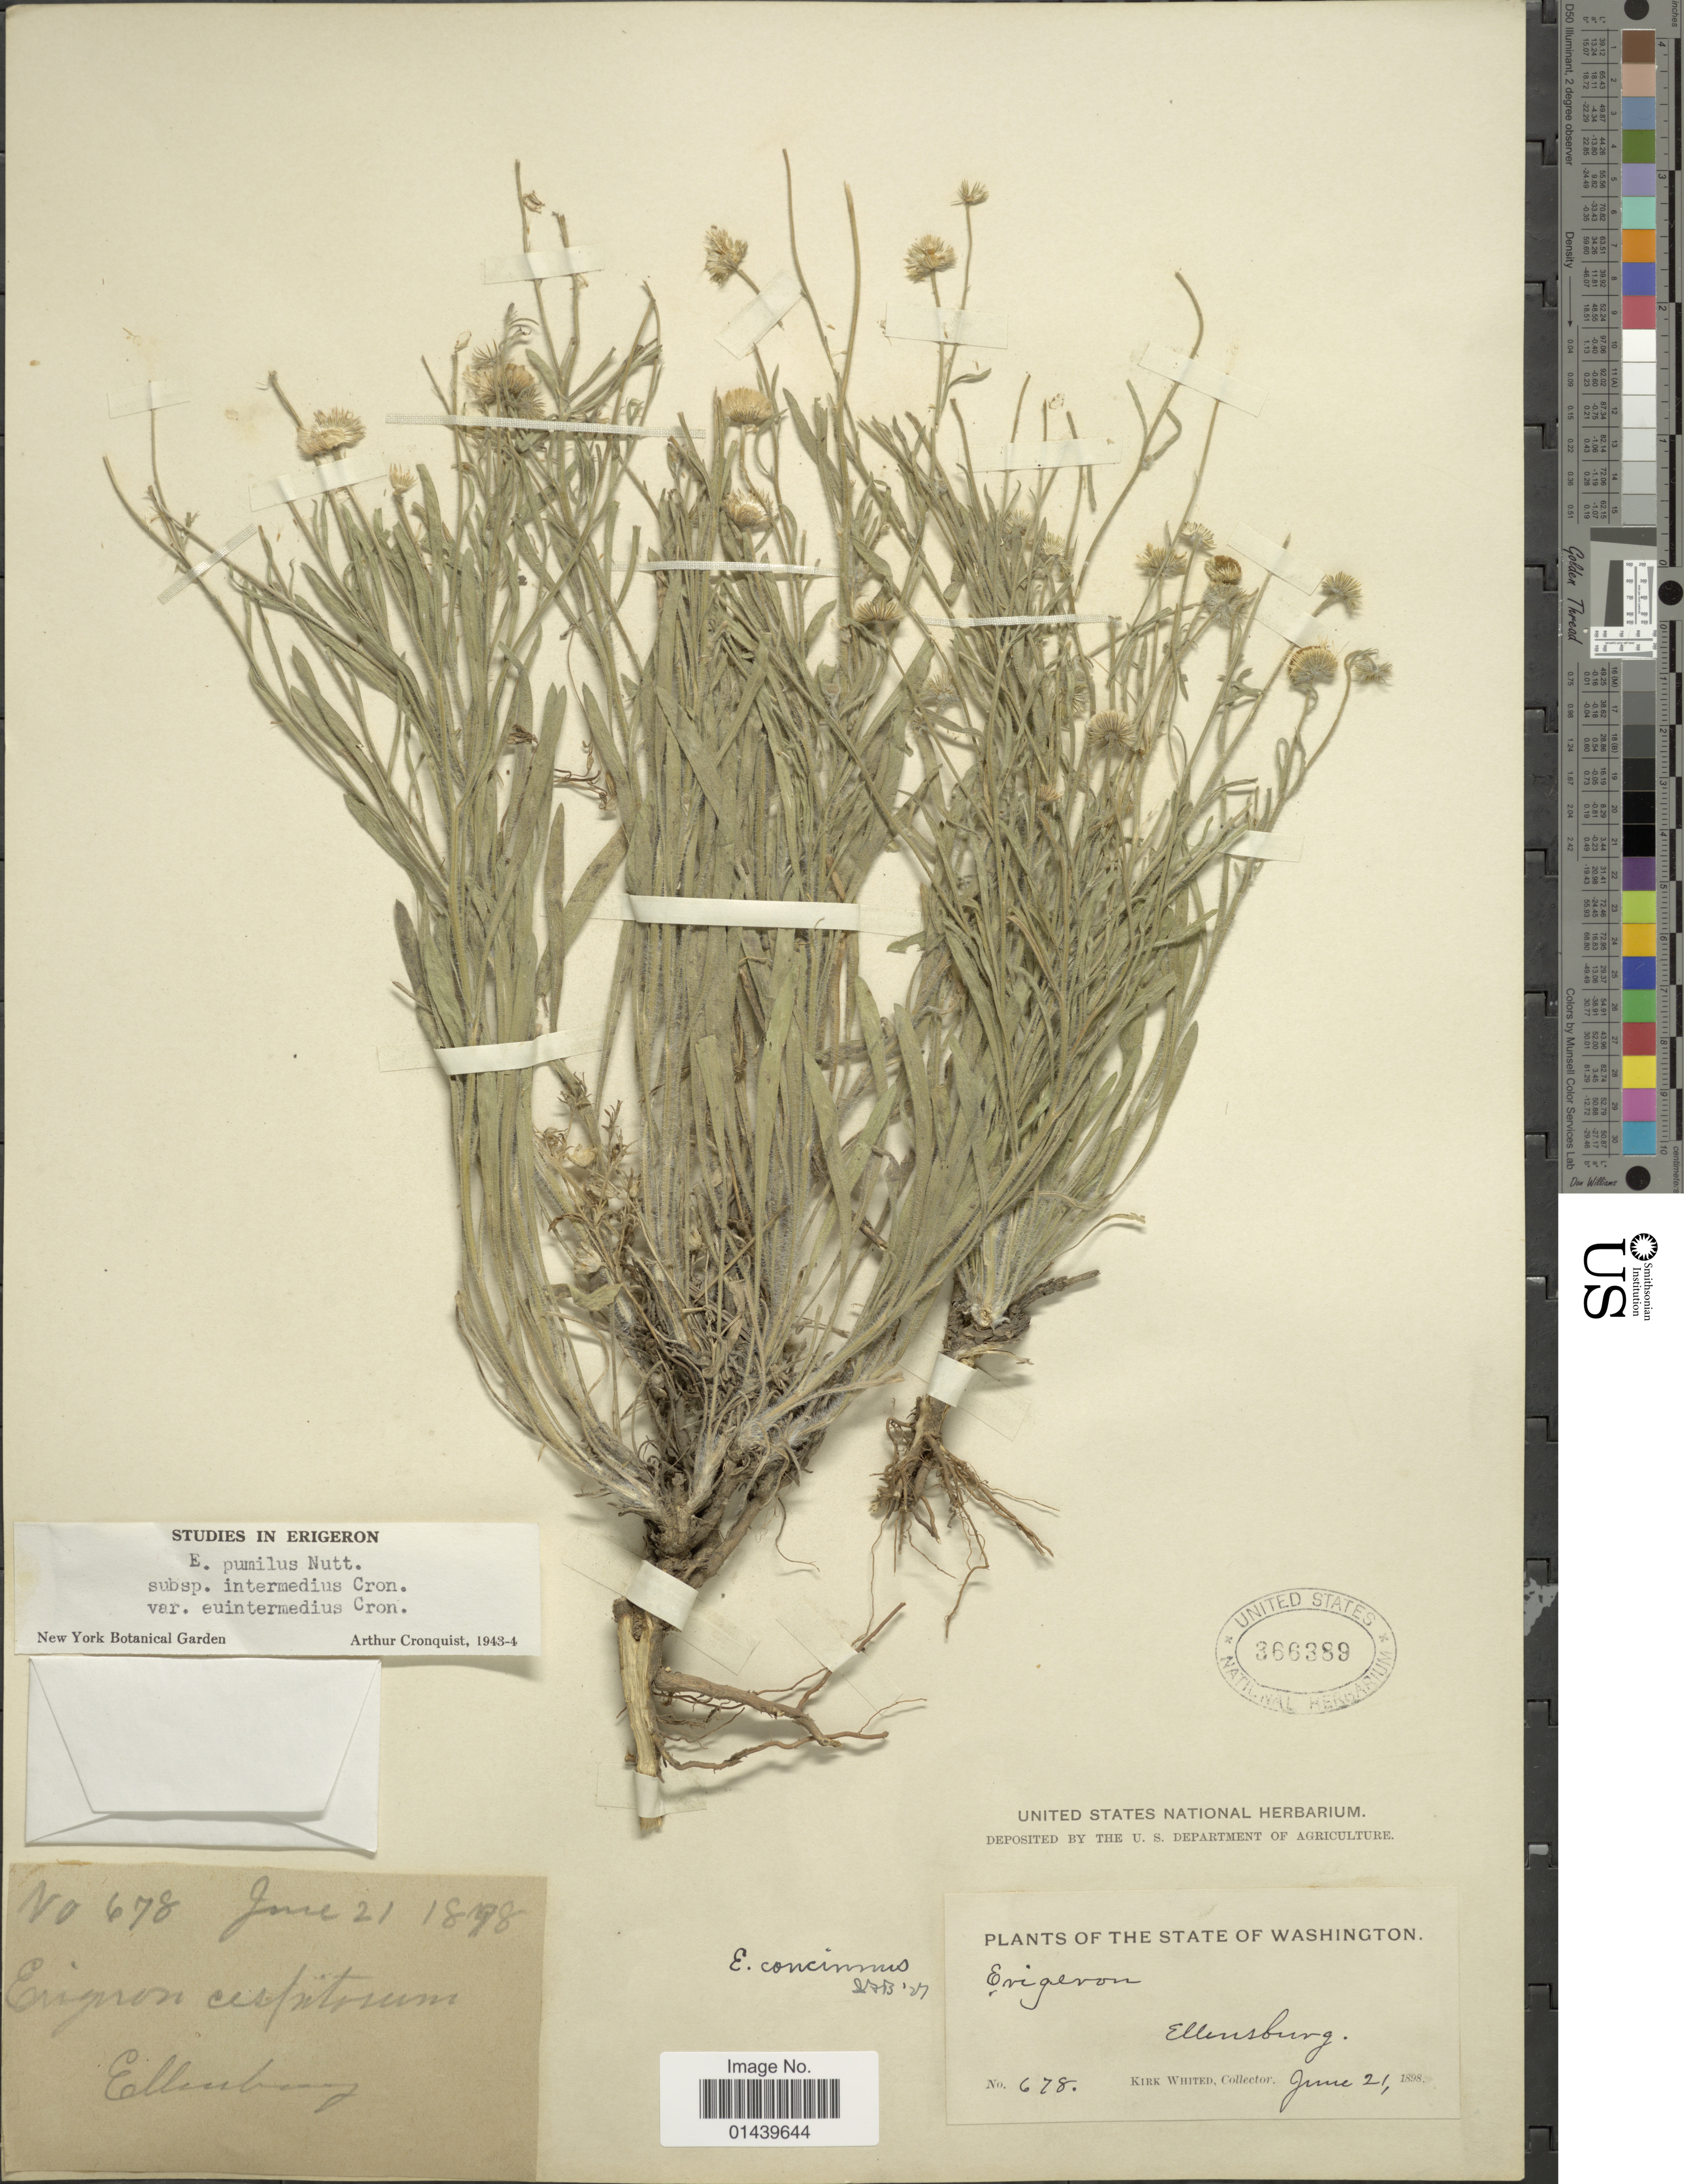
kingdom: Plantae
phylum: Tracheophyta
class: Magnoliopsida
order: Asterales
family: Asteraceae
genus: Erigeron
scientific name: Erigeron pumilus subsp. intermedius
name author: Cronq.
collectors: K. Whited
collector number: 678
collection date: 1898-06-21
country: United States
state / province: Washington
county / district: Kittitas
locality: The State of Washington. Ellensburg.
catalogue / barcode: US 366389